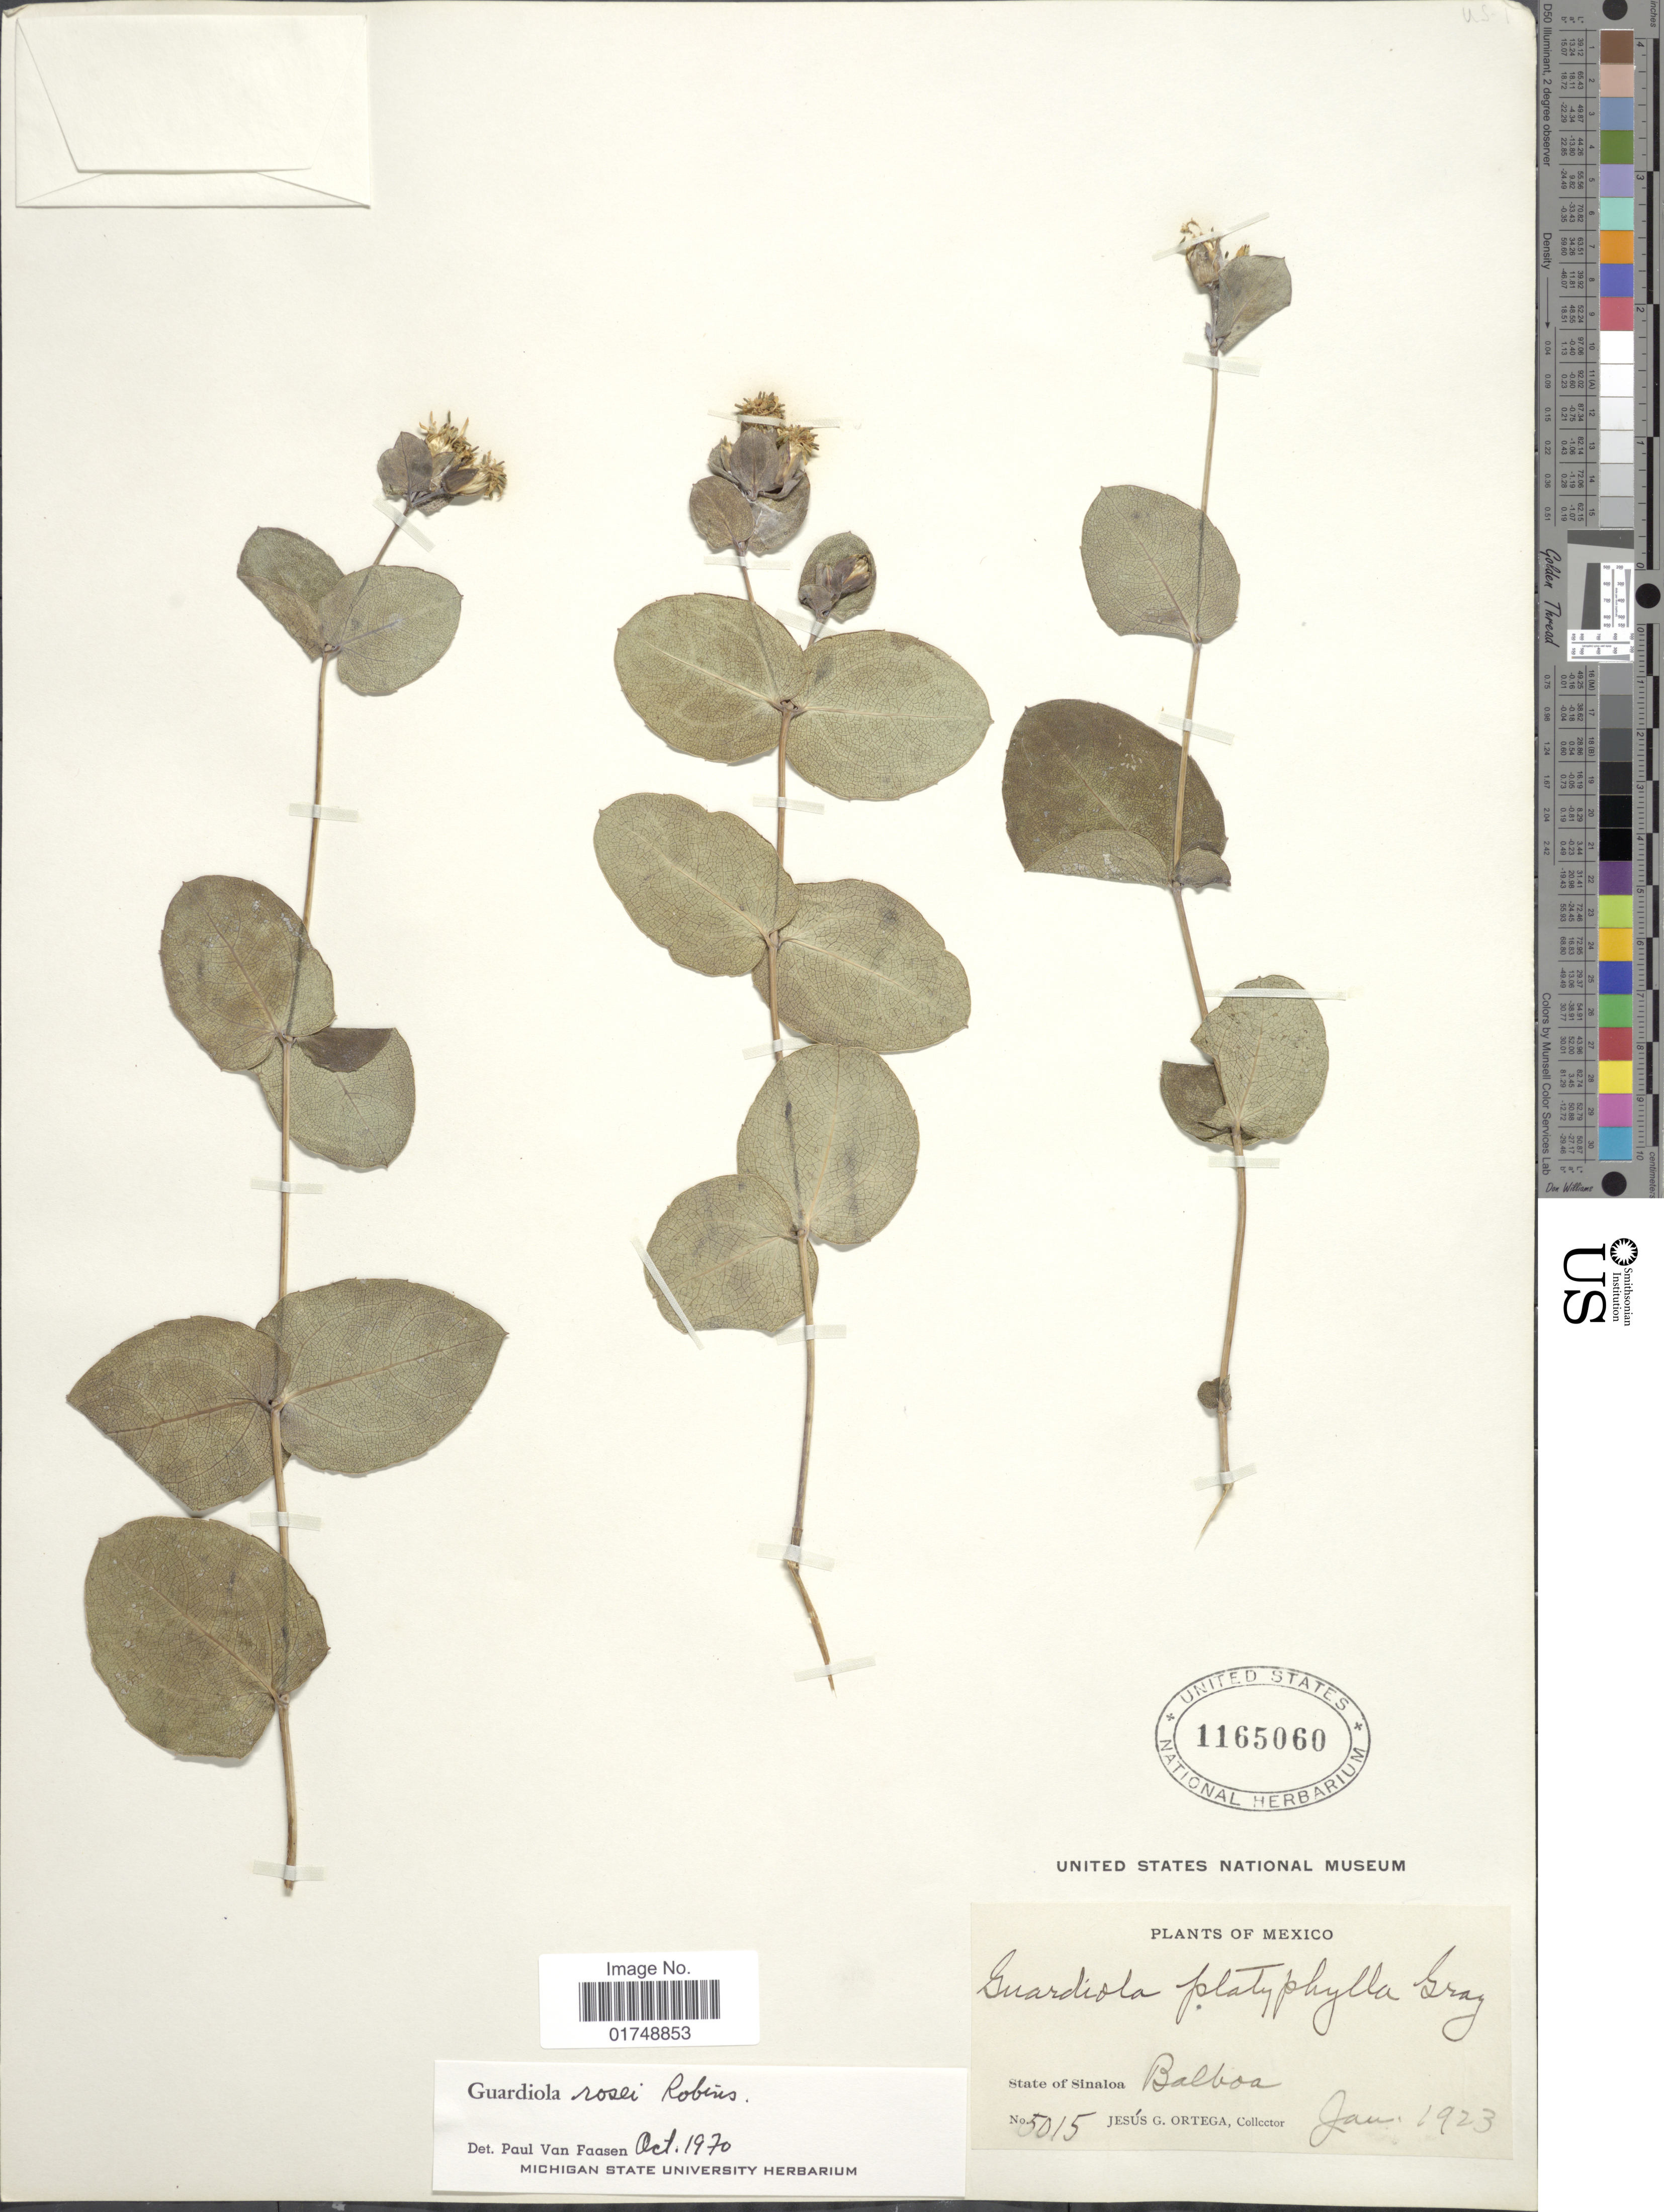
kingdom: Plantae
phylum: Tracheophyta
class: Magnoliopsida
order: Asterales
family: Asteraceae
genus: Guardiola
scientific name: Guardiola rosei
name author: B.L. Rob.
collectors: J. Ortega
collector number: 5015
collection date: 1923-01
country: Mexico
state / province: Sinaloa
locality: Balboa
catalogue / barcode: US 1165060